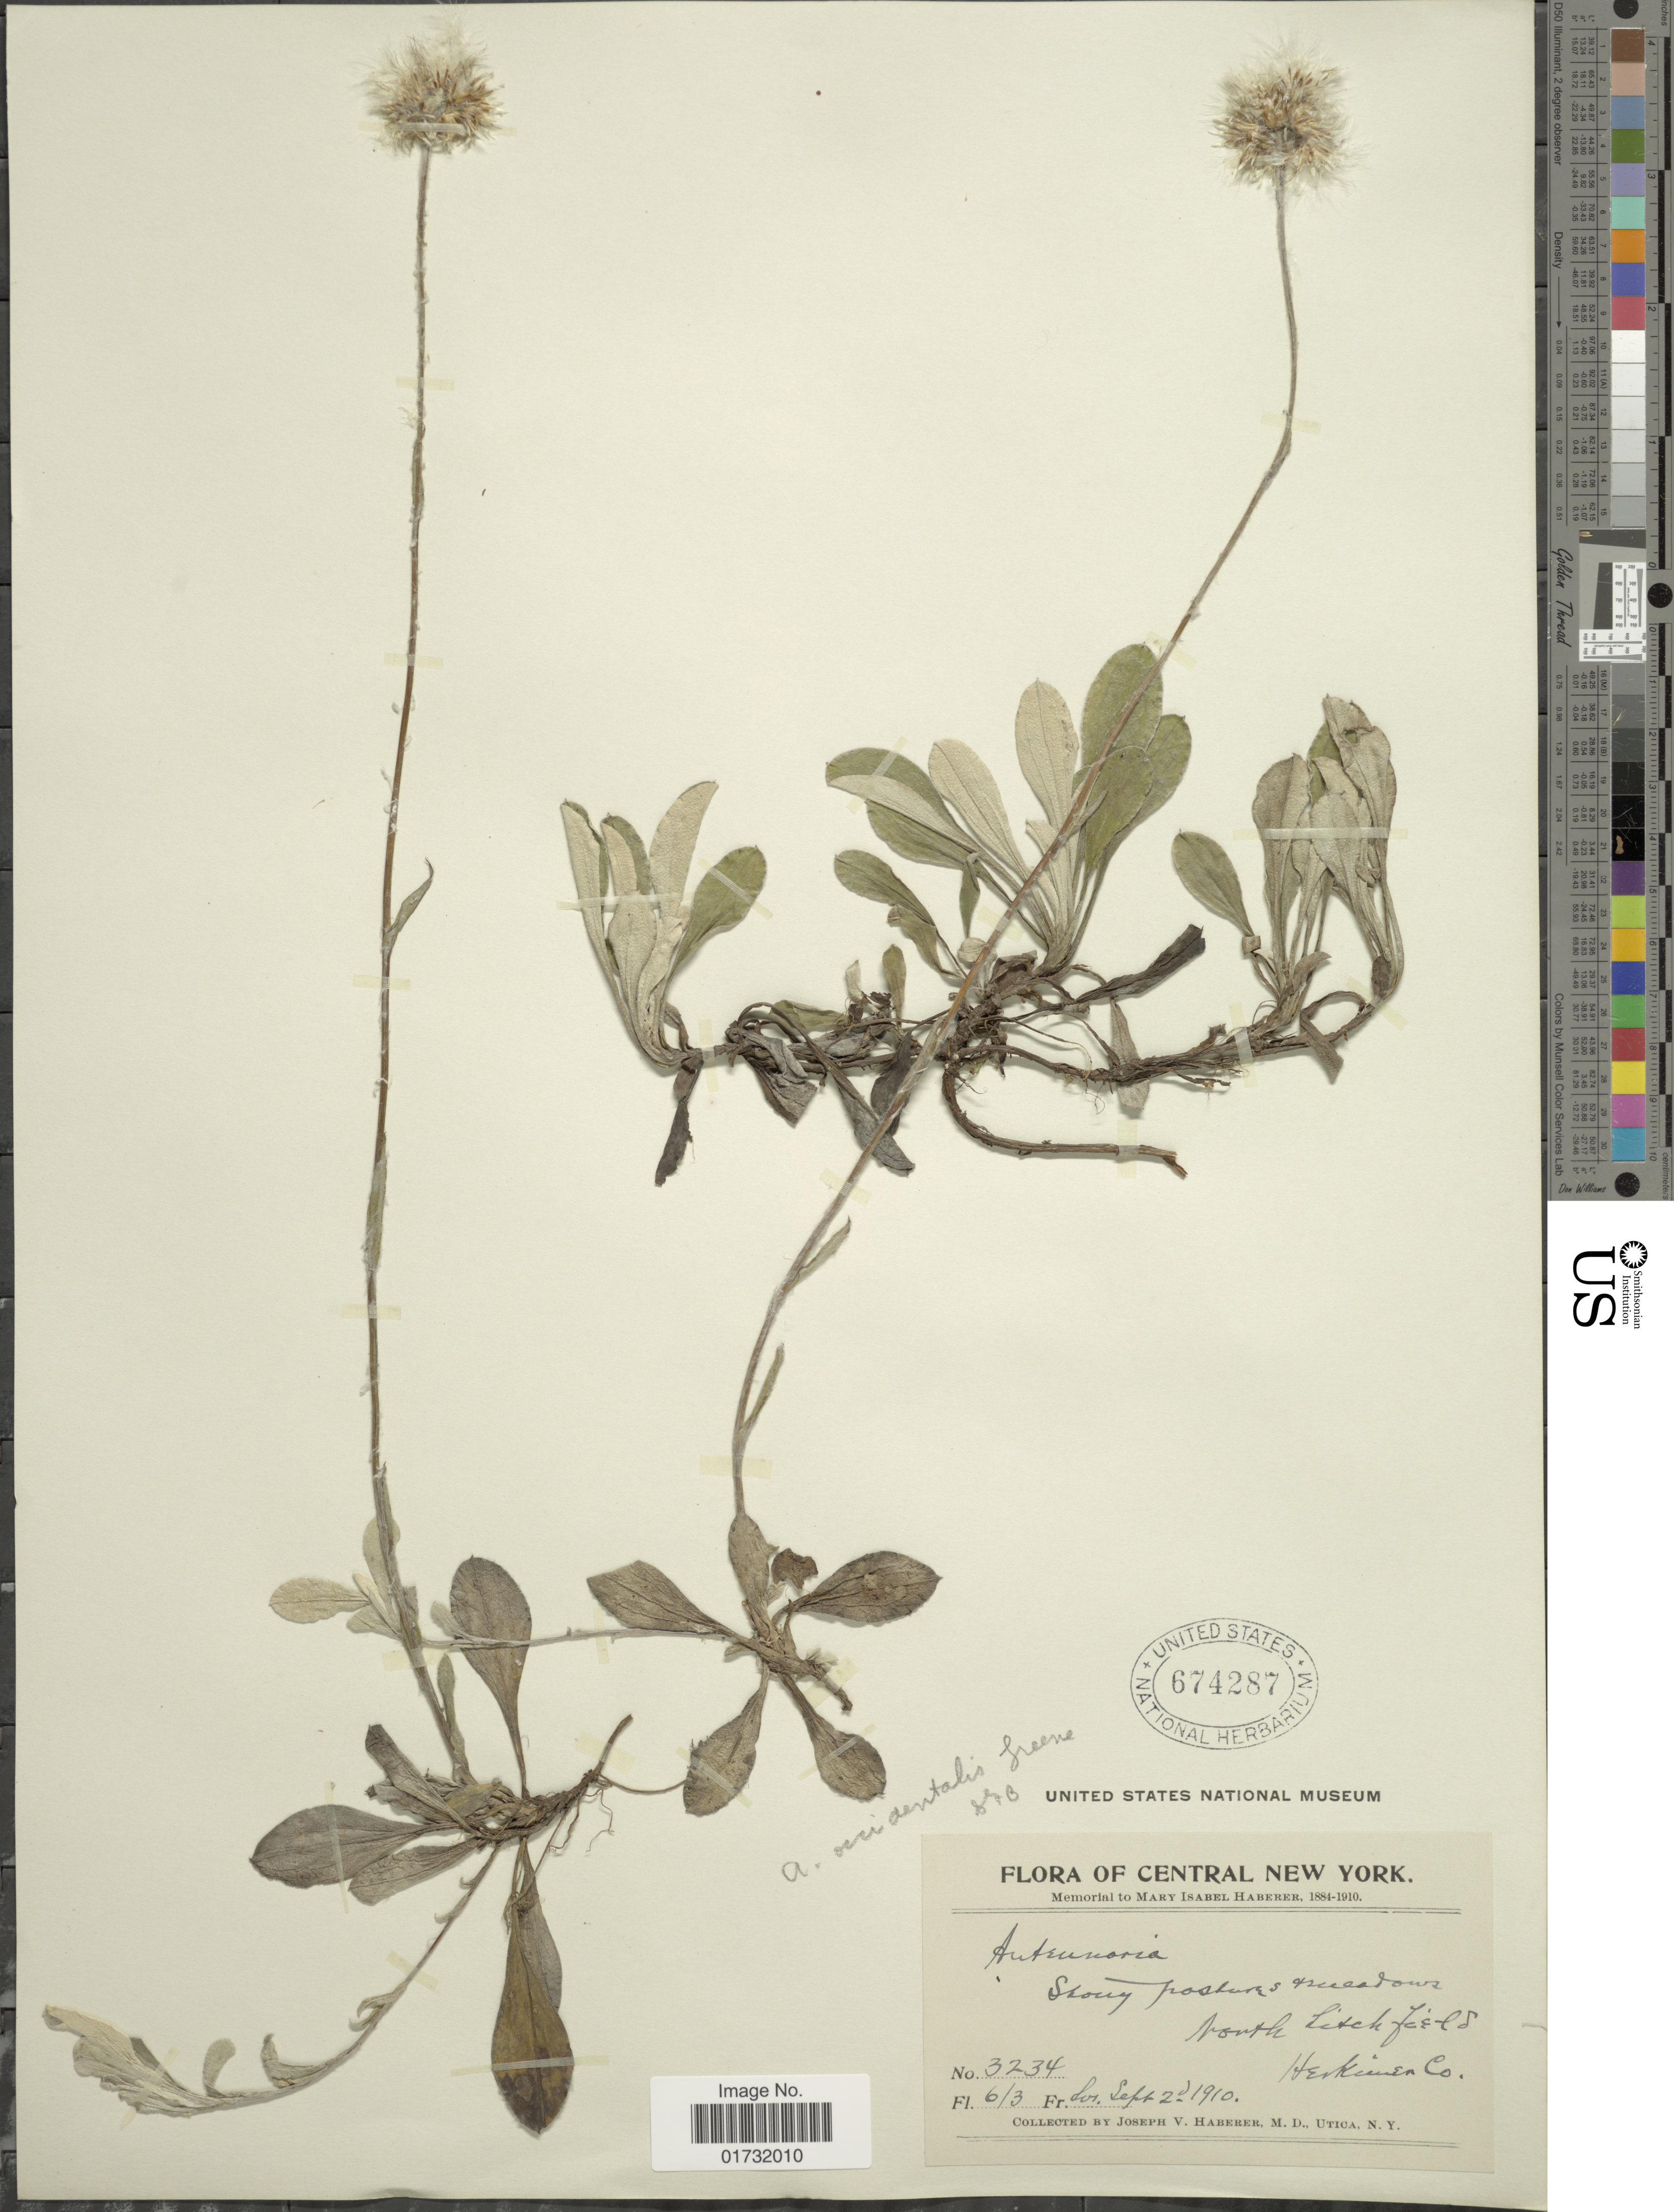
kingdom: Plantae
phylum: Tracheophyta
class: Magnoliopsida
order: Asterales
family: Asteraceae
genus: Antennaria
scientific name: Antennaria occidentalis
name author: Greene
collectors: J. V. Haberer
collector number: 3234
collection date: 1910-09-02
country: United States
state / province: New York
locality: Central New York. north Sitch field. Herkimer Co.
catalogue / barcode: US 674287